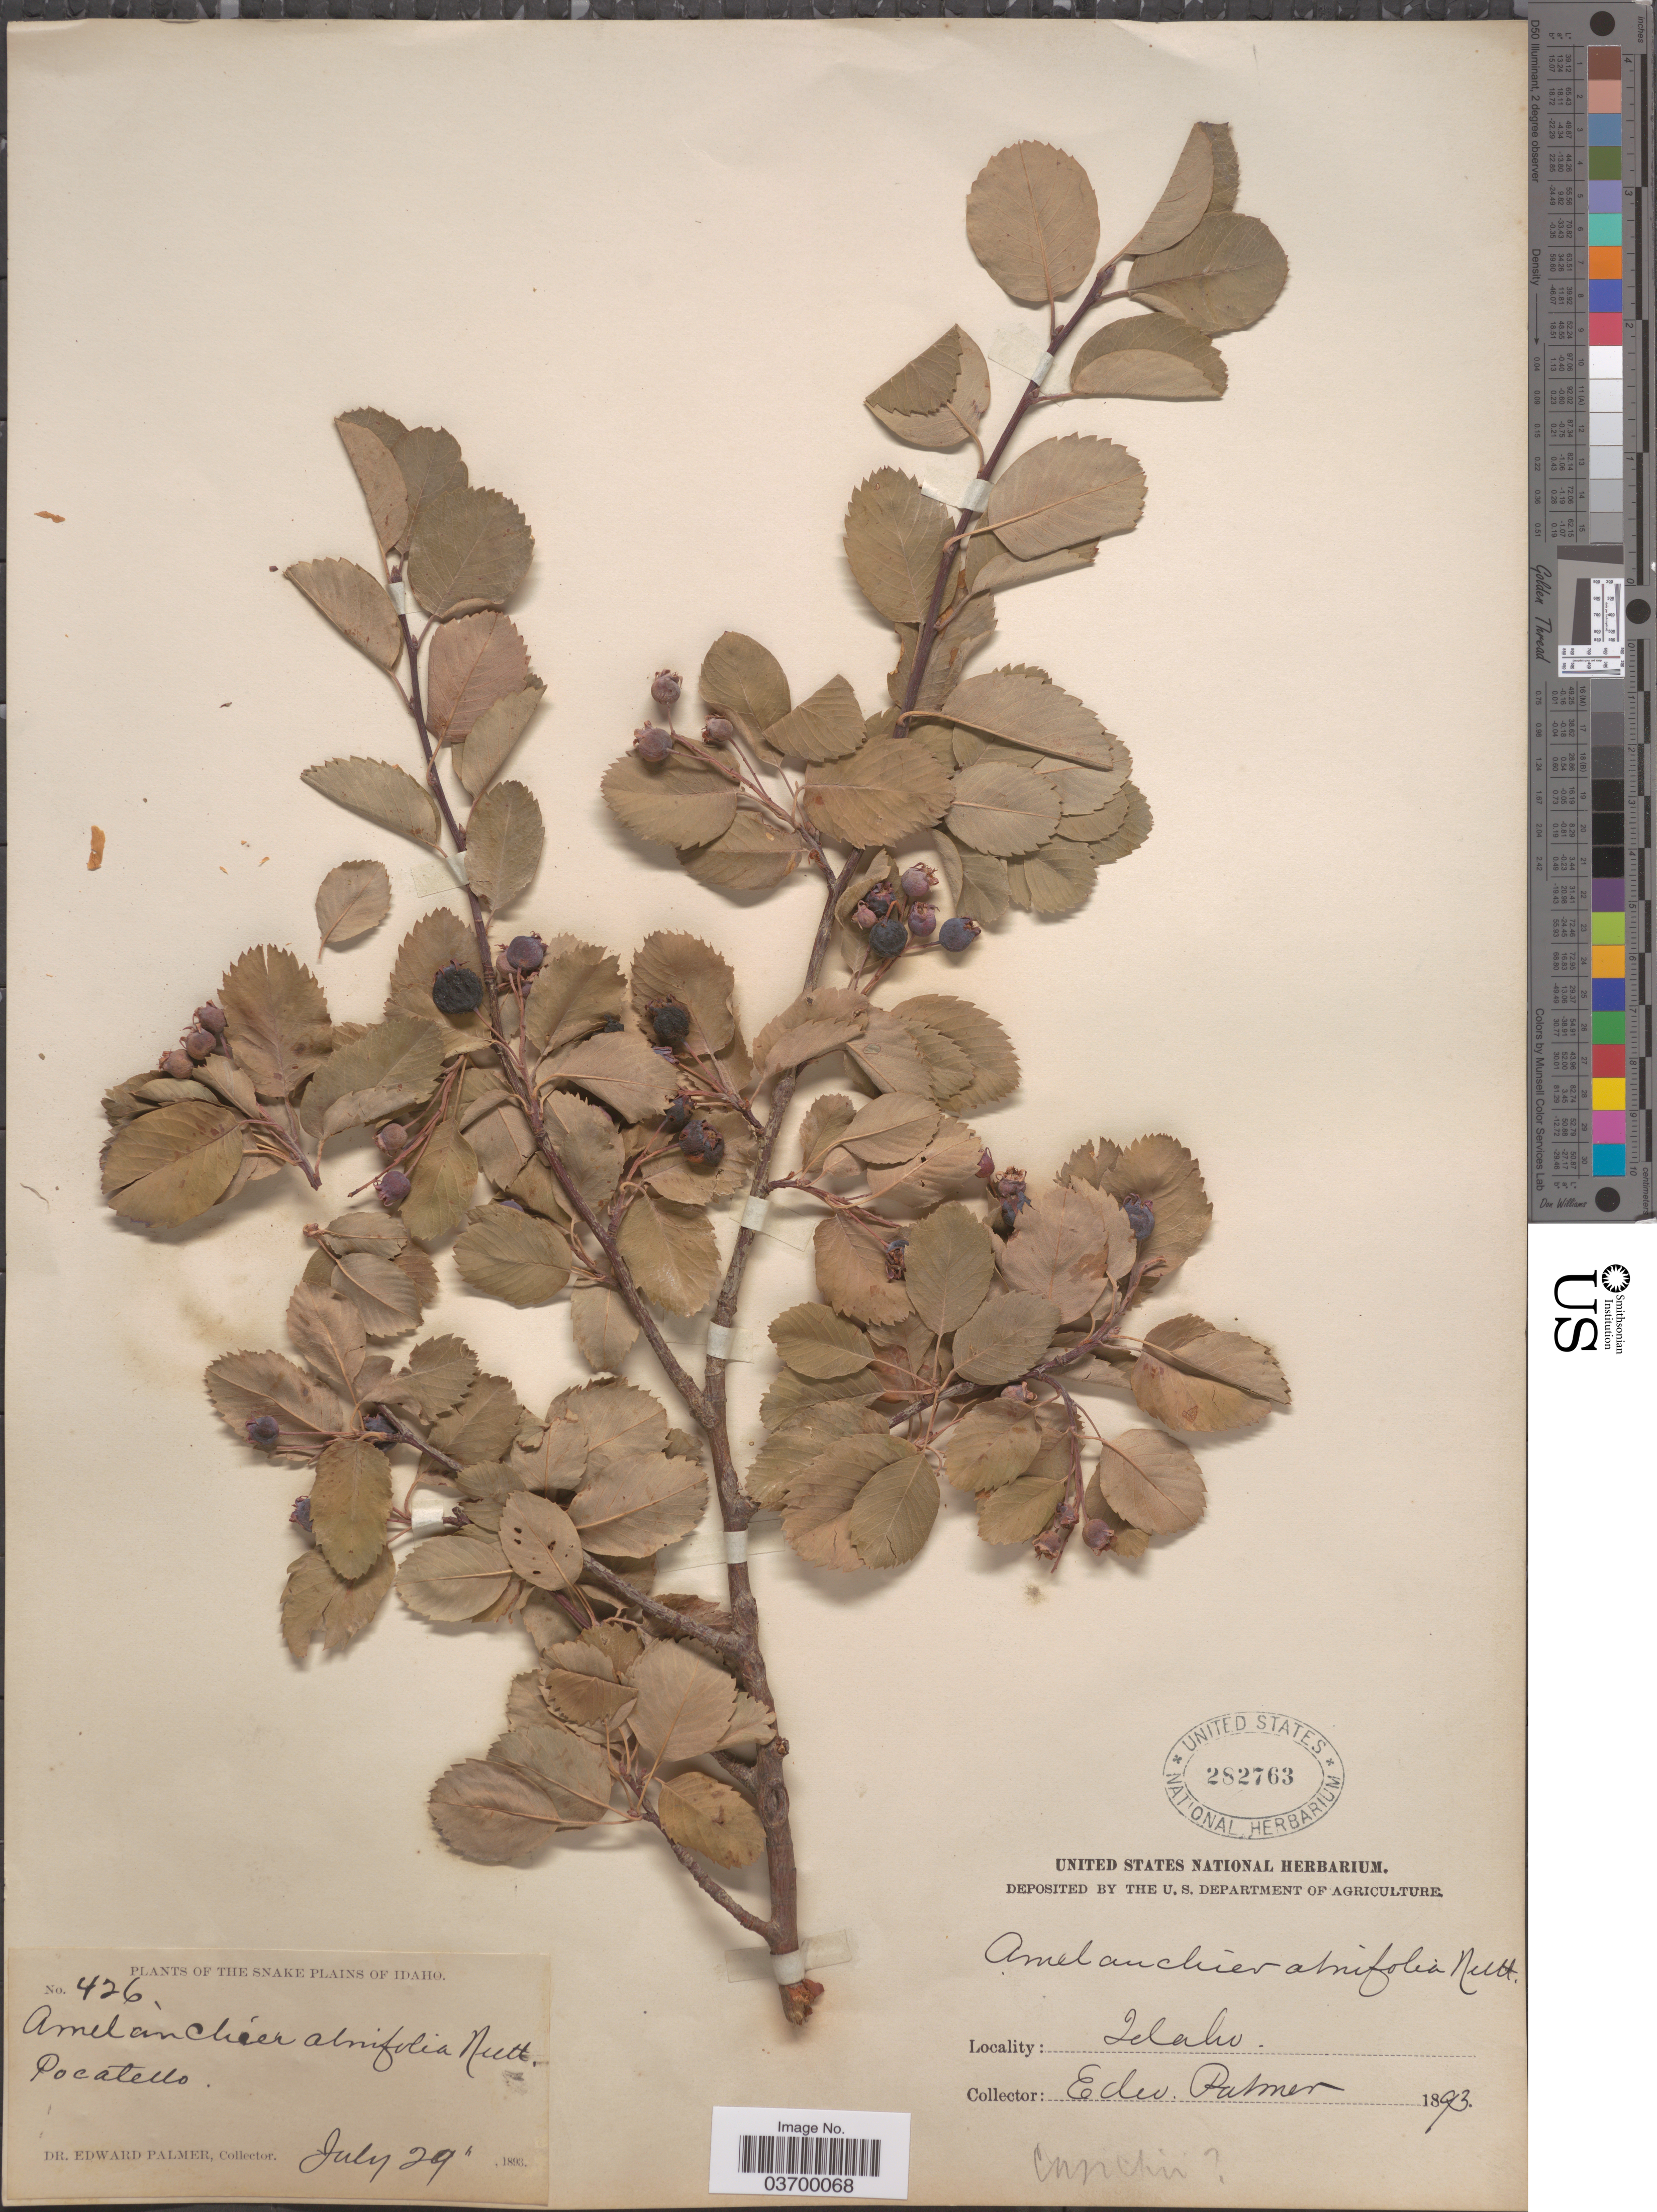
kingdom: Plantae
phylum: Tracheophyta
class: Magnoliopsida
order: Rosales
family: Rosaceae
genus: Amelanchier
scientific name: Amelanchier alnifolia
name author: (Nutt.) Nutt. ex M. Roem.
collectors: E. Palmer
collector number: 426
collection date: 1893-07-29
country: United States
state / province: Idaho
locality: The Snake Plains. Pocatello.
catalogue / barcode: US 282763